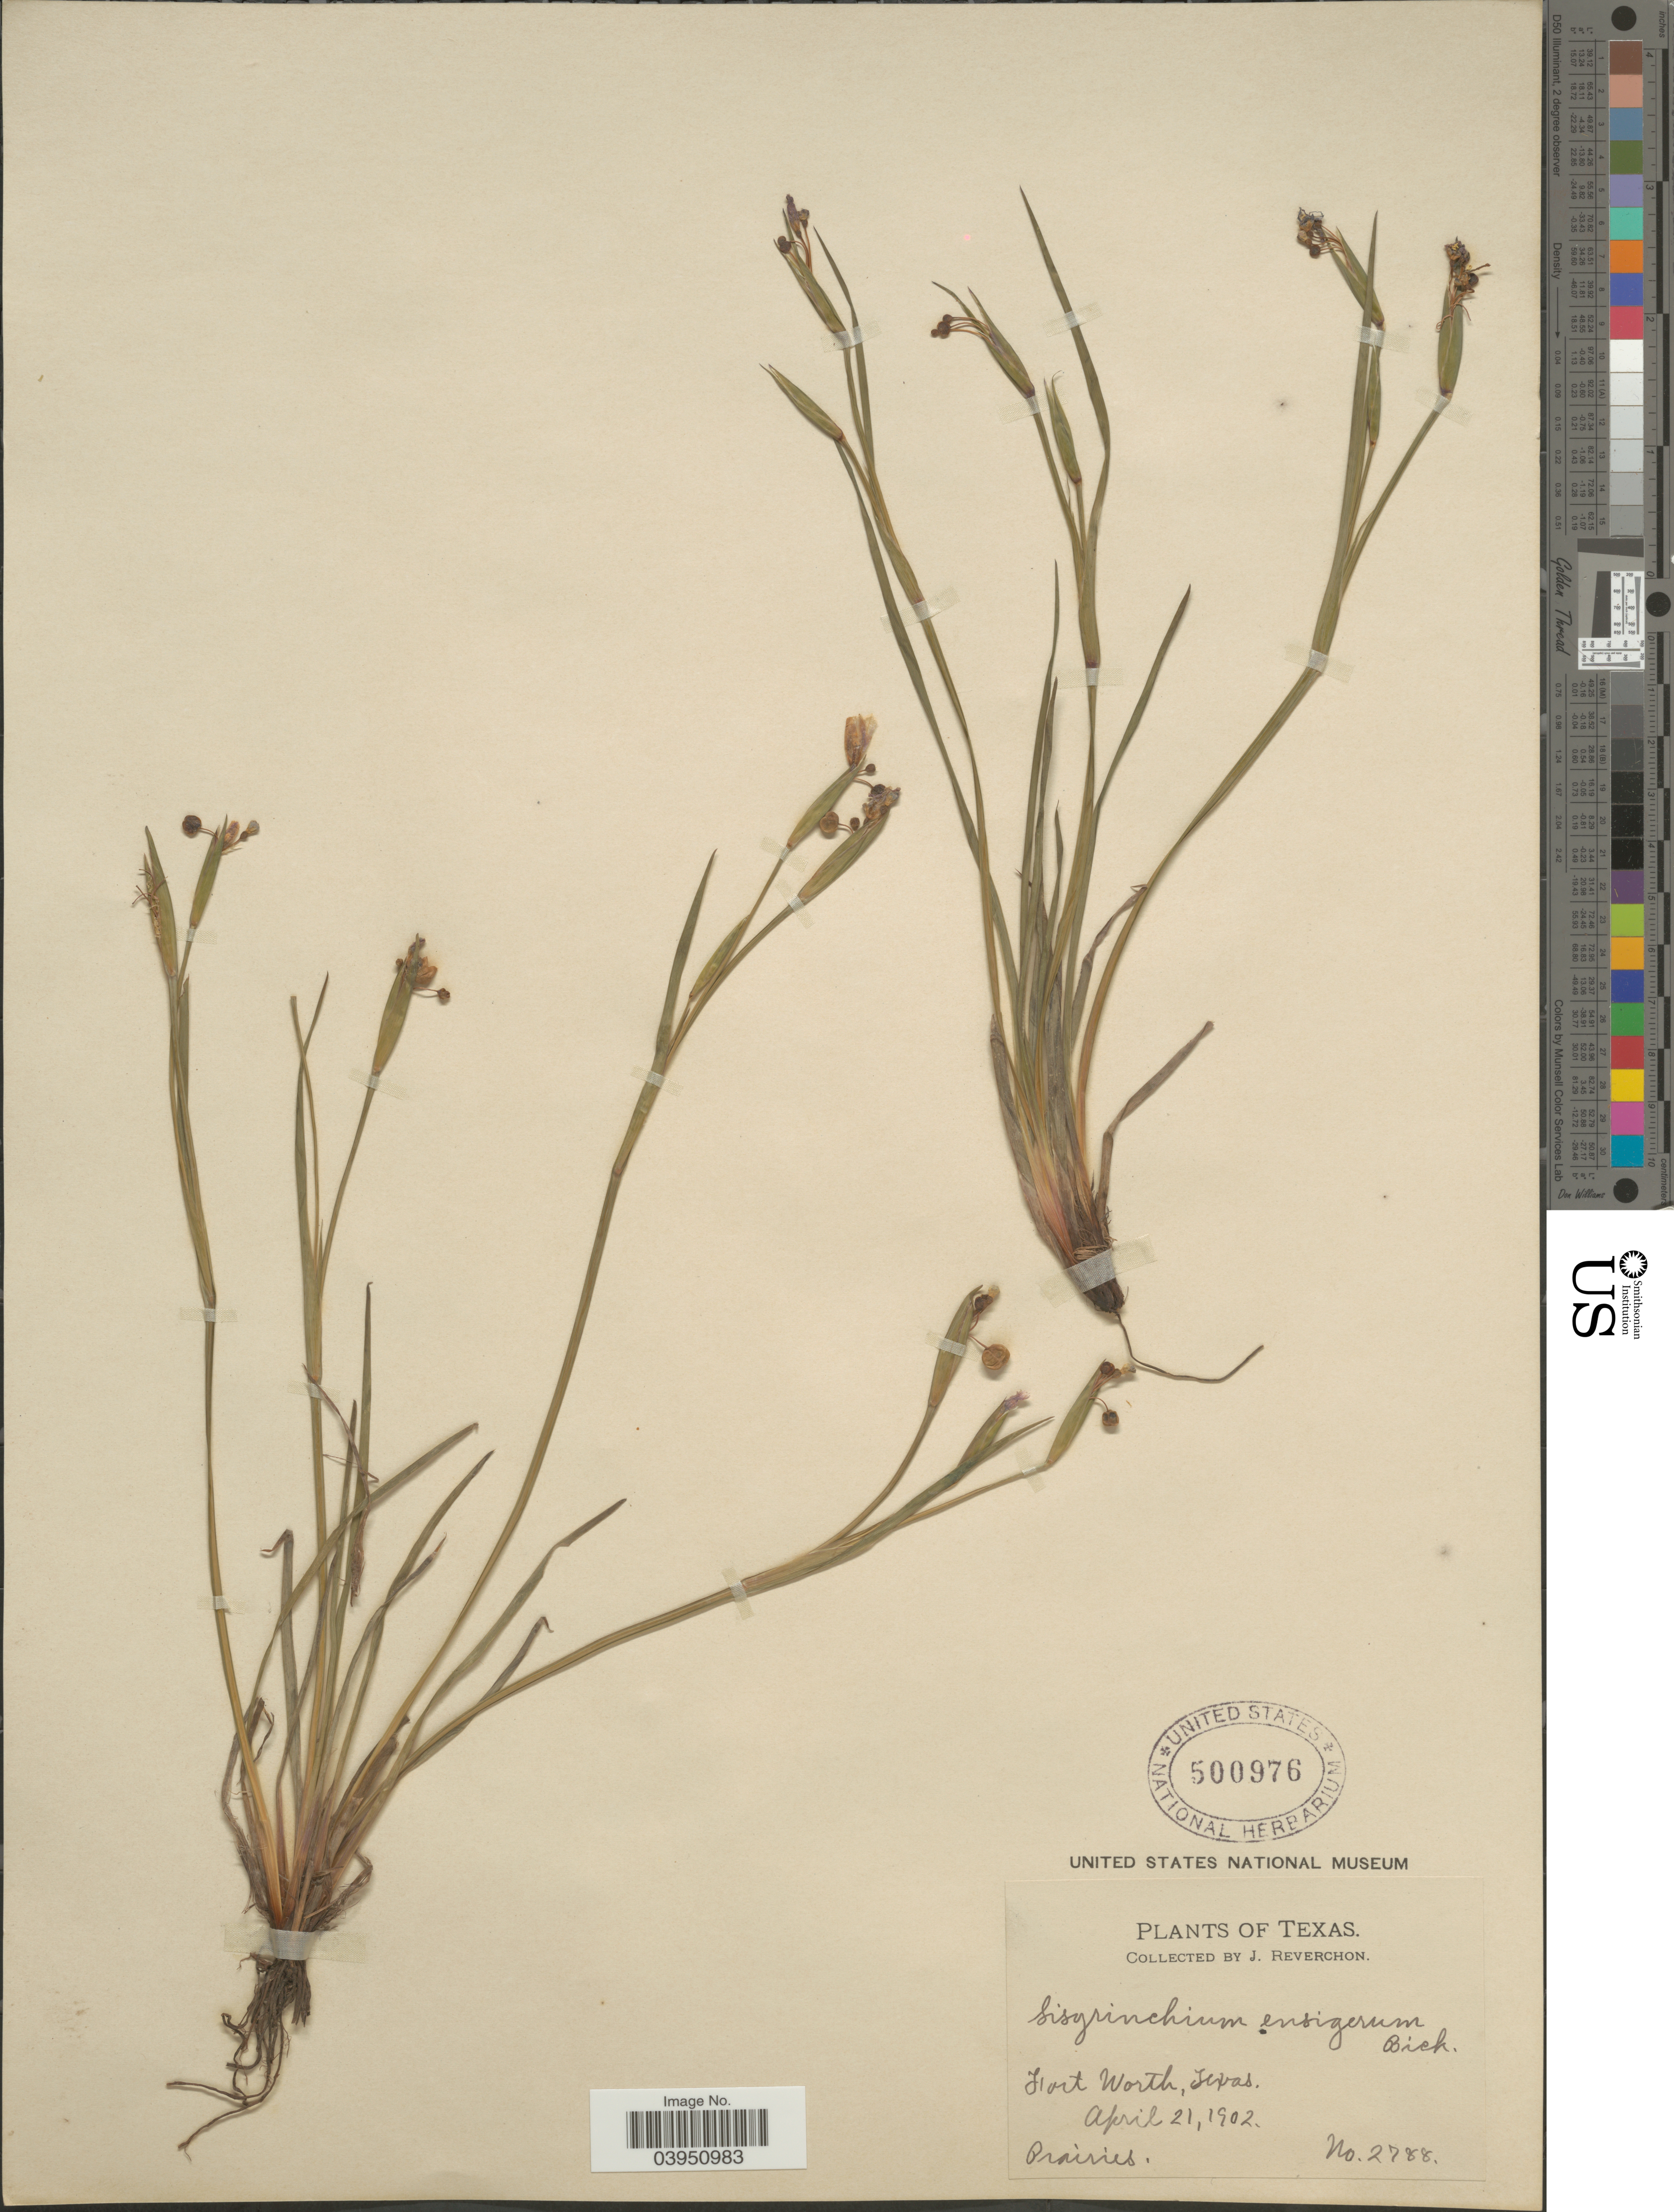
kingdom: Plantae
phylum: Tracheophyta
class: Liliopsida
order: Asparagales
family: Iridaceae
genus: Sisyrinchium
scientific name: Sisyrinchium ensigerum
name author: E.P. Bicknell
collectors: J. Reverchon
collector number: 2788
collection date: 1902-04-21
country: United States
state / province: Texas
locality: Fort Worth.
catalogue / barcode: US 500976